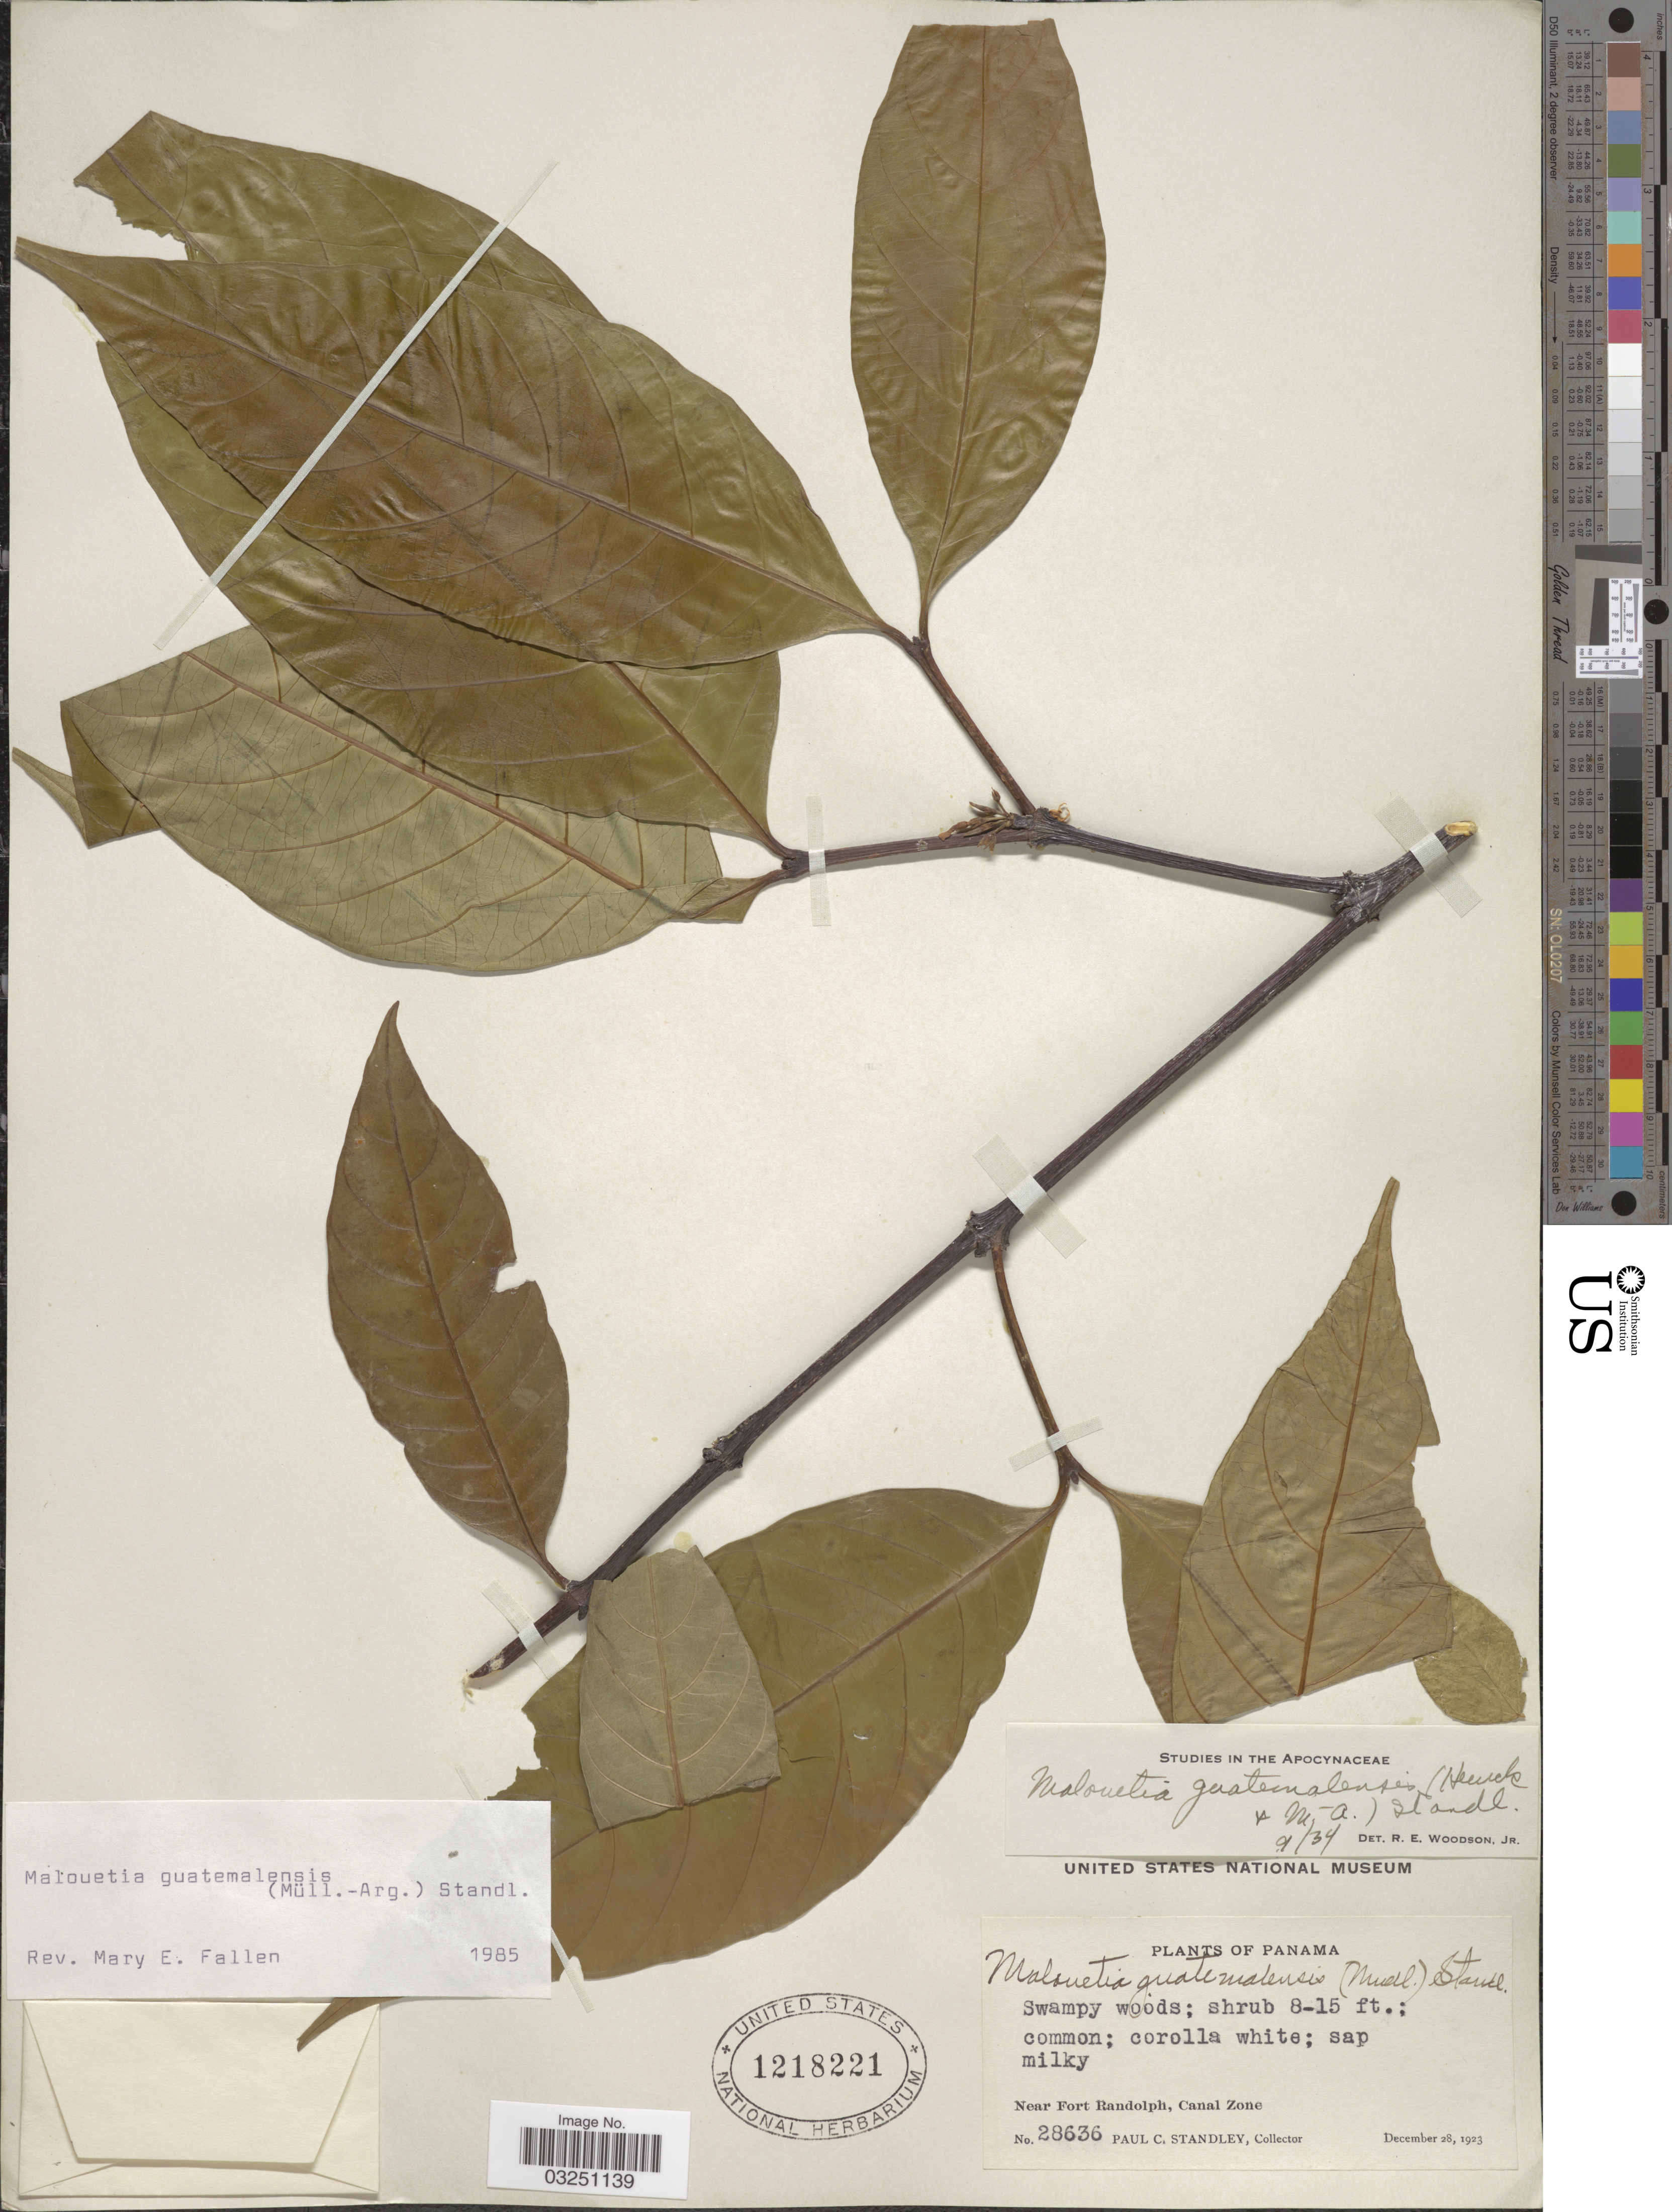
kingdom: Plantae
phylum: Tracheophyta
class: Magnoliopsida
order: Gentianales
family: Apocynaceae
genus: Malouetia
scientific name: Malouetia guatemalensis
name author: (Müll. Arg.) Standl.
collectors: P. C. Standley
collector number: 28636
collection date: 1923-12-28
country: Panama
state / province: Colón / Panamá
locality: Near Fort Randolph, Canal Zone.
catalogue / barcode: US 1218221